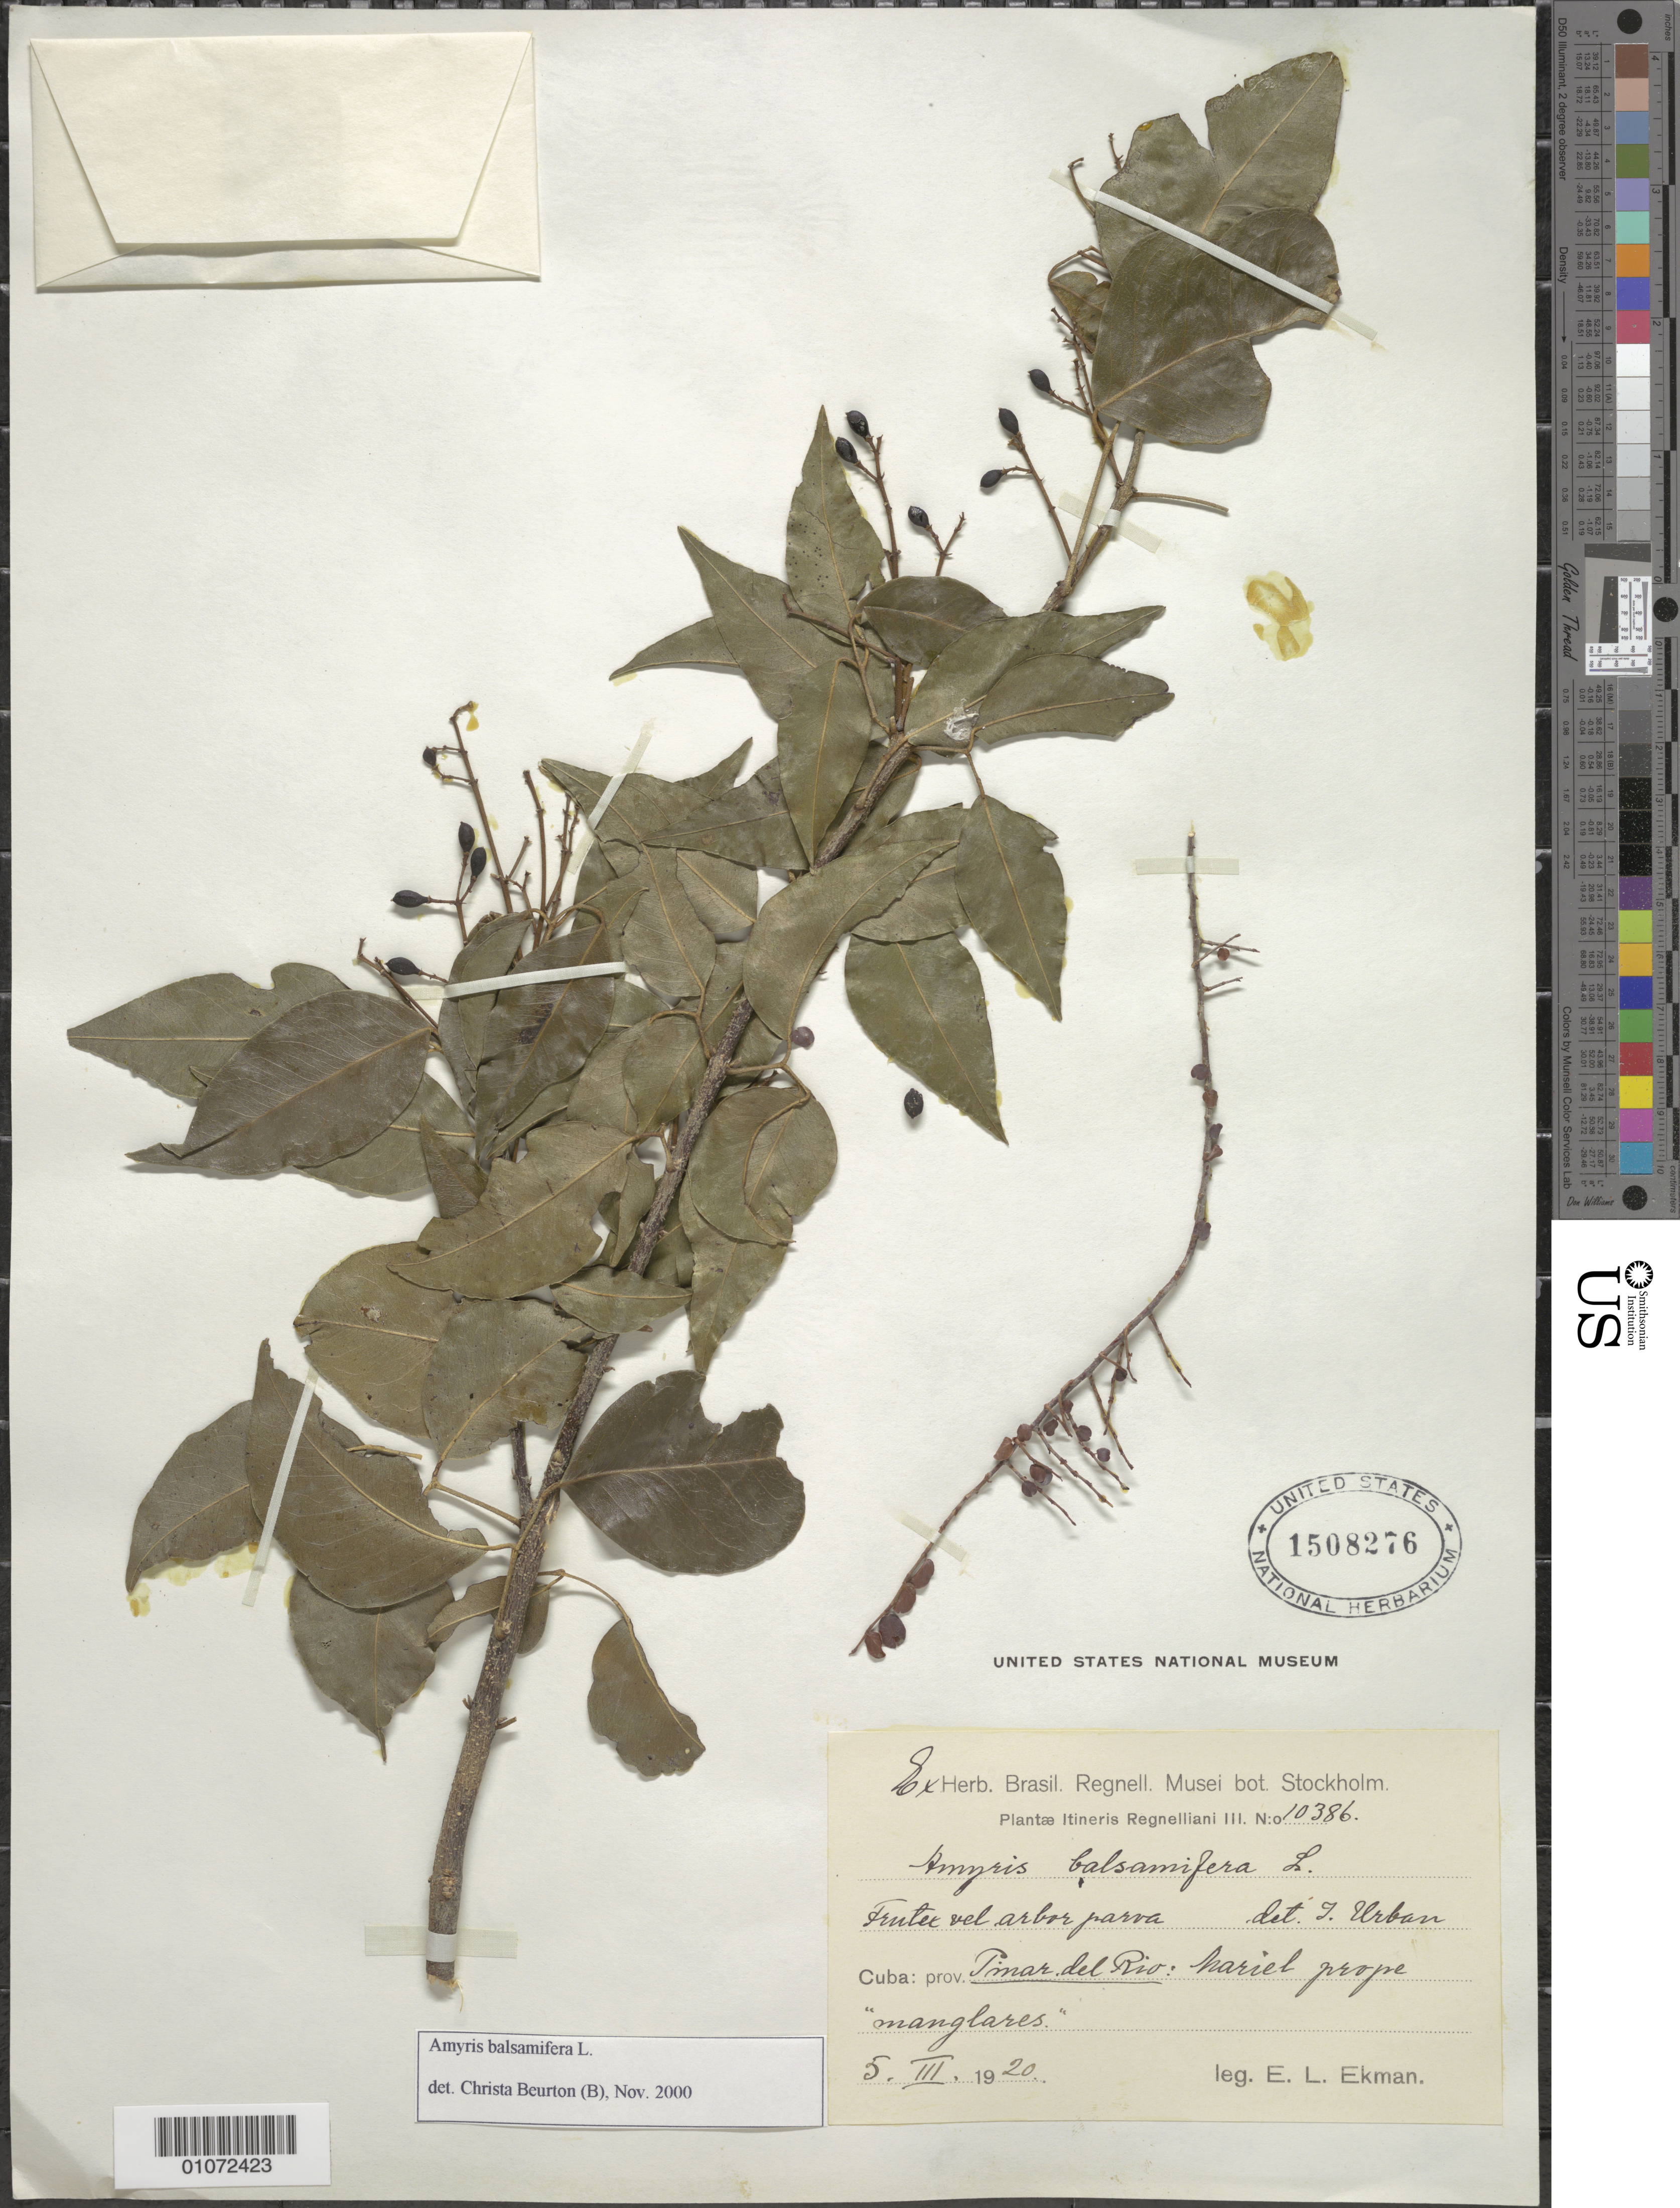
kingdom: Plantae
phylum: Tracheophyta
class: Magnoliopsida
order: Sapindales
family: Rutaceae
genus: Amyris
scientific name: Amyris balsamifera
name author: L.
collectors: E. L. Ekman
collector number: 10386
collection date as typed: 05 Mar 1920 or 03 May 1920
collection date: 1920-03-05 or 1920-05-03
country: Cuba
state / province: Pinar del Rio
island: Cuba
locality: Mariel prope "manglares"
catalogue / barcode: US 1508276